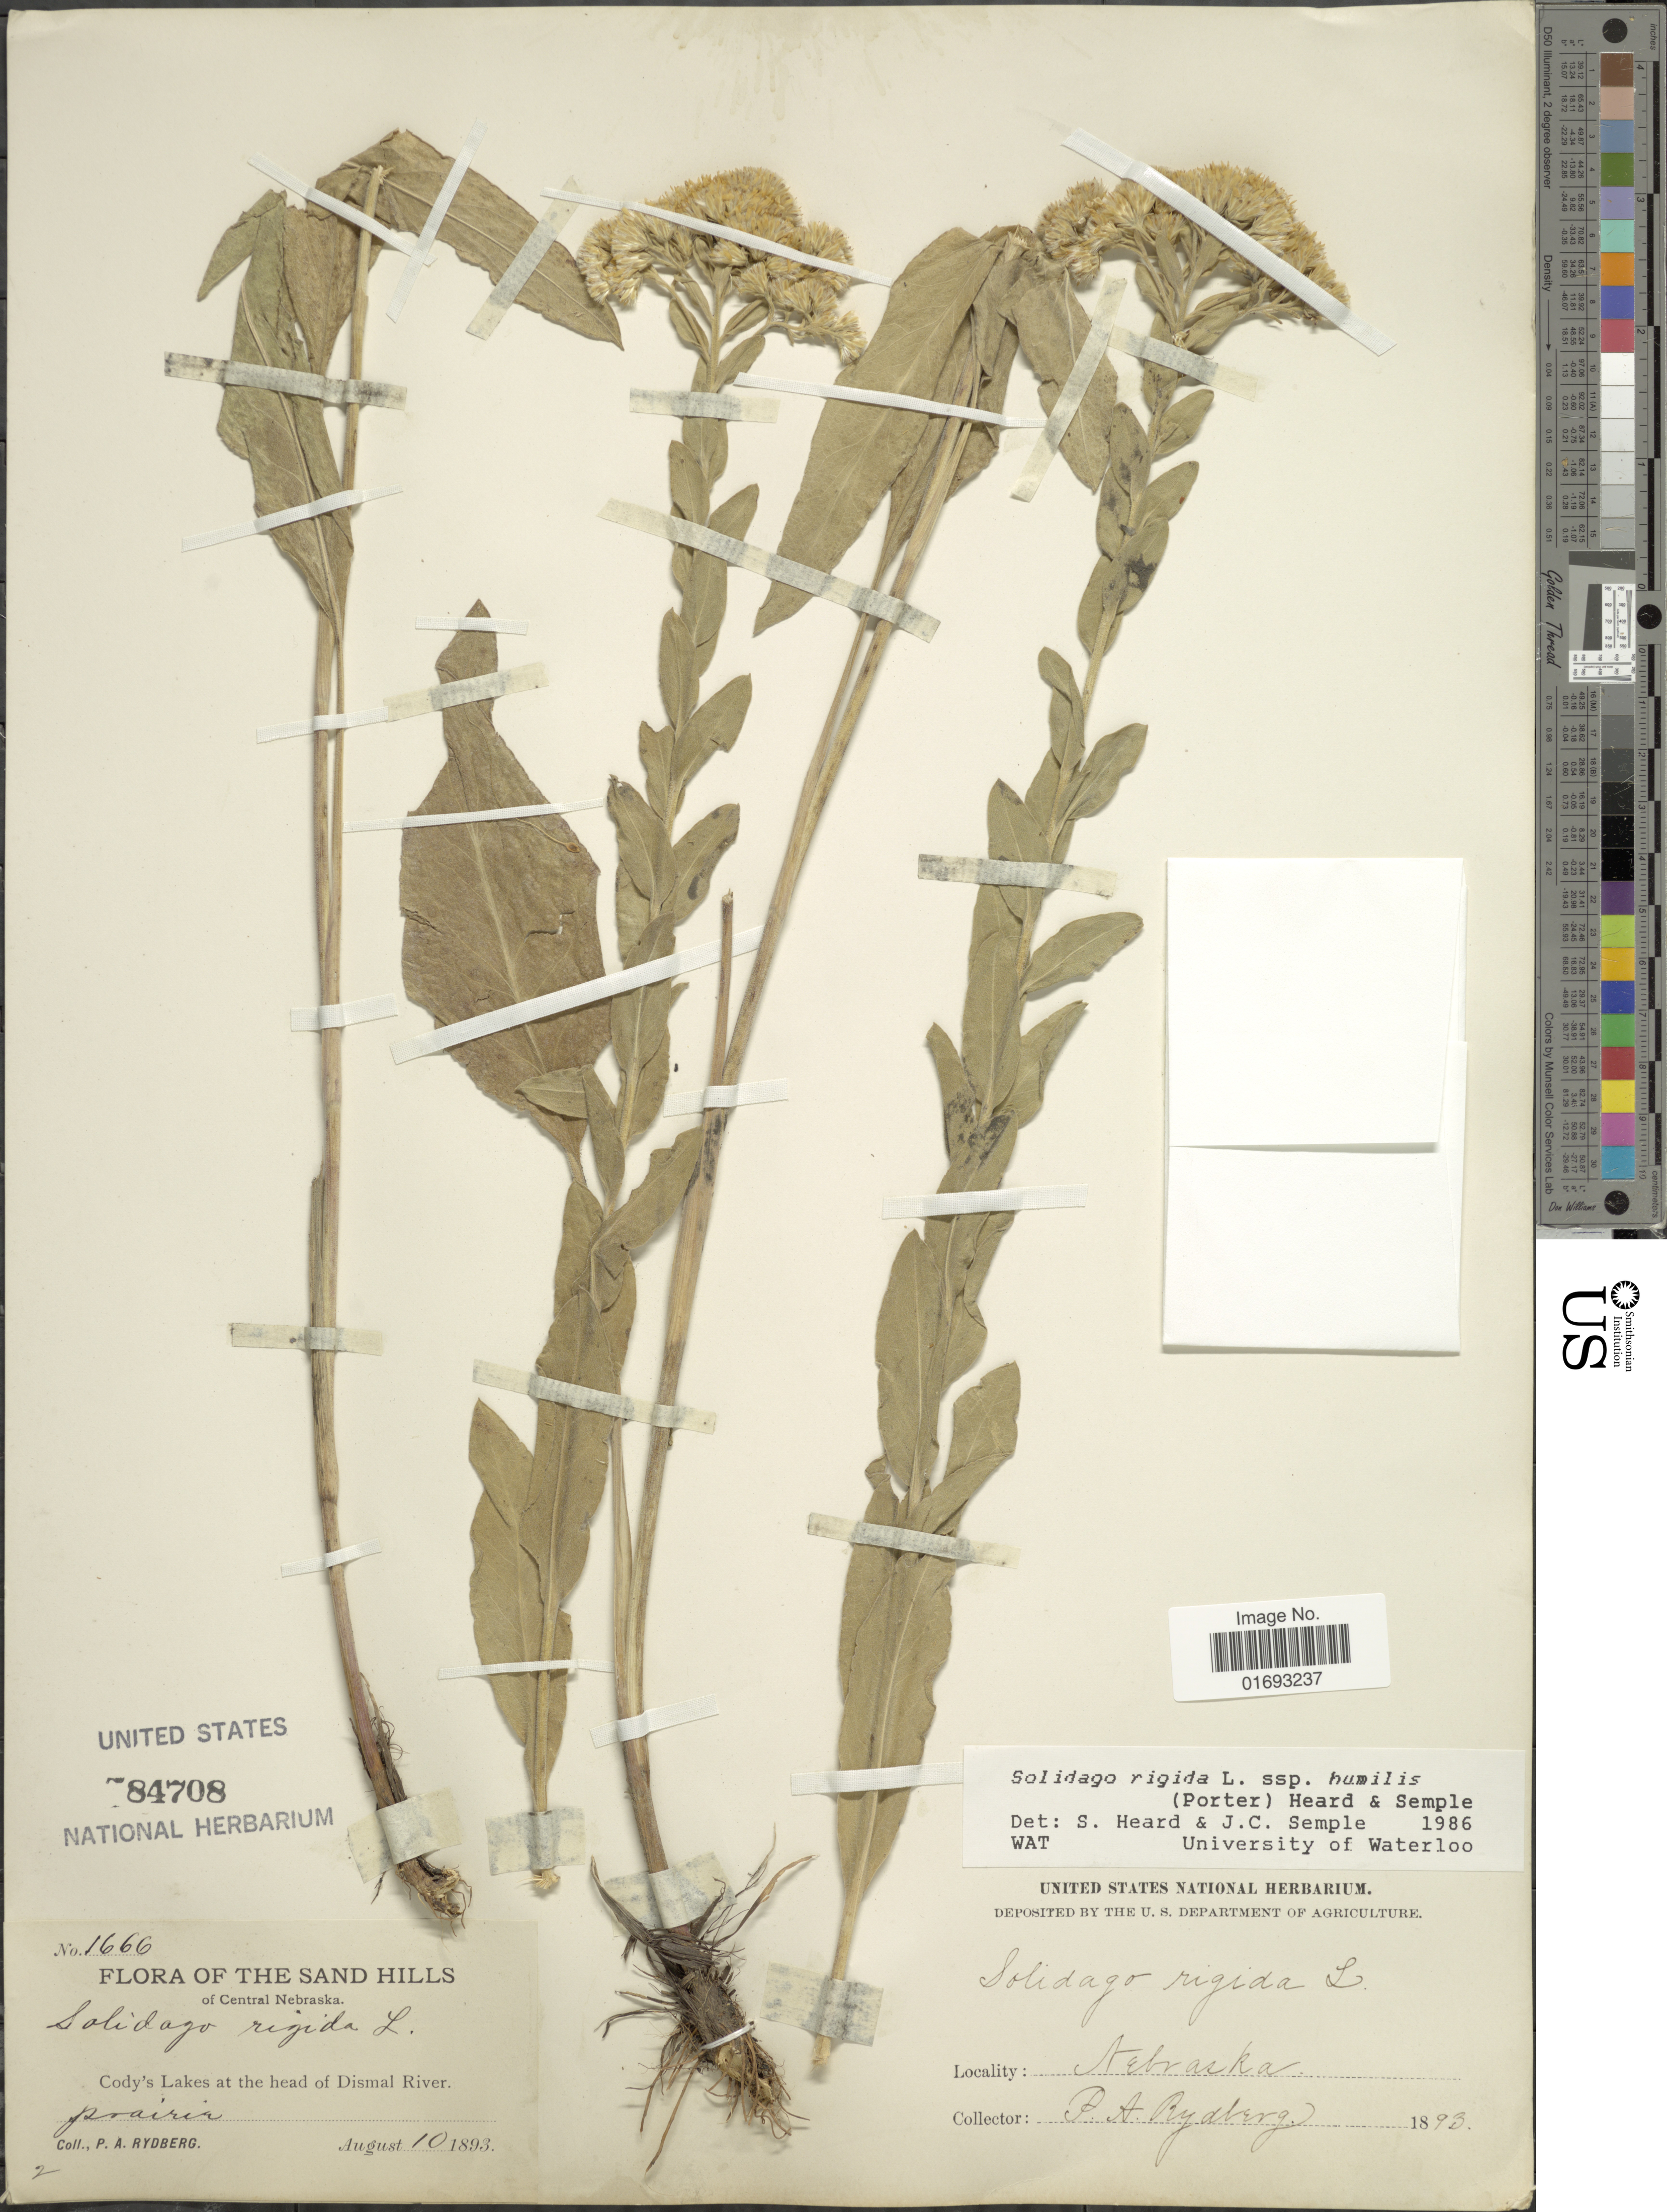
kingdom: Plantae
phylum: Tracheophyta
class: Magnoliopsida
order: Asterales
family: Asteraceae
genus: Oligoneuron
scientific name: Oligoneuron rigidum var. humile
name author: (Porter) G.L. Nesom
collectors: P. A. Rydberg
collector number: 1666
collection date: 1893-08-10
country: United States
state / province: Nebraska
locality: Sand Hills of Central Nebraska, Cody's Lakes at the head of Dismal River, prairie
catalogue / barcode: US 784708